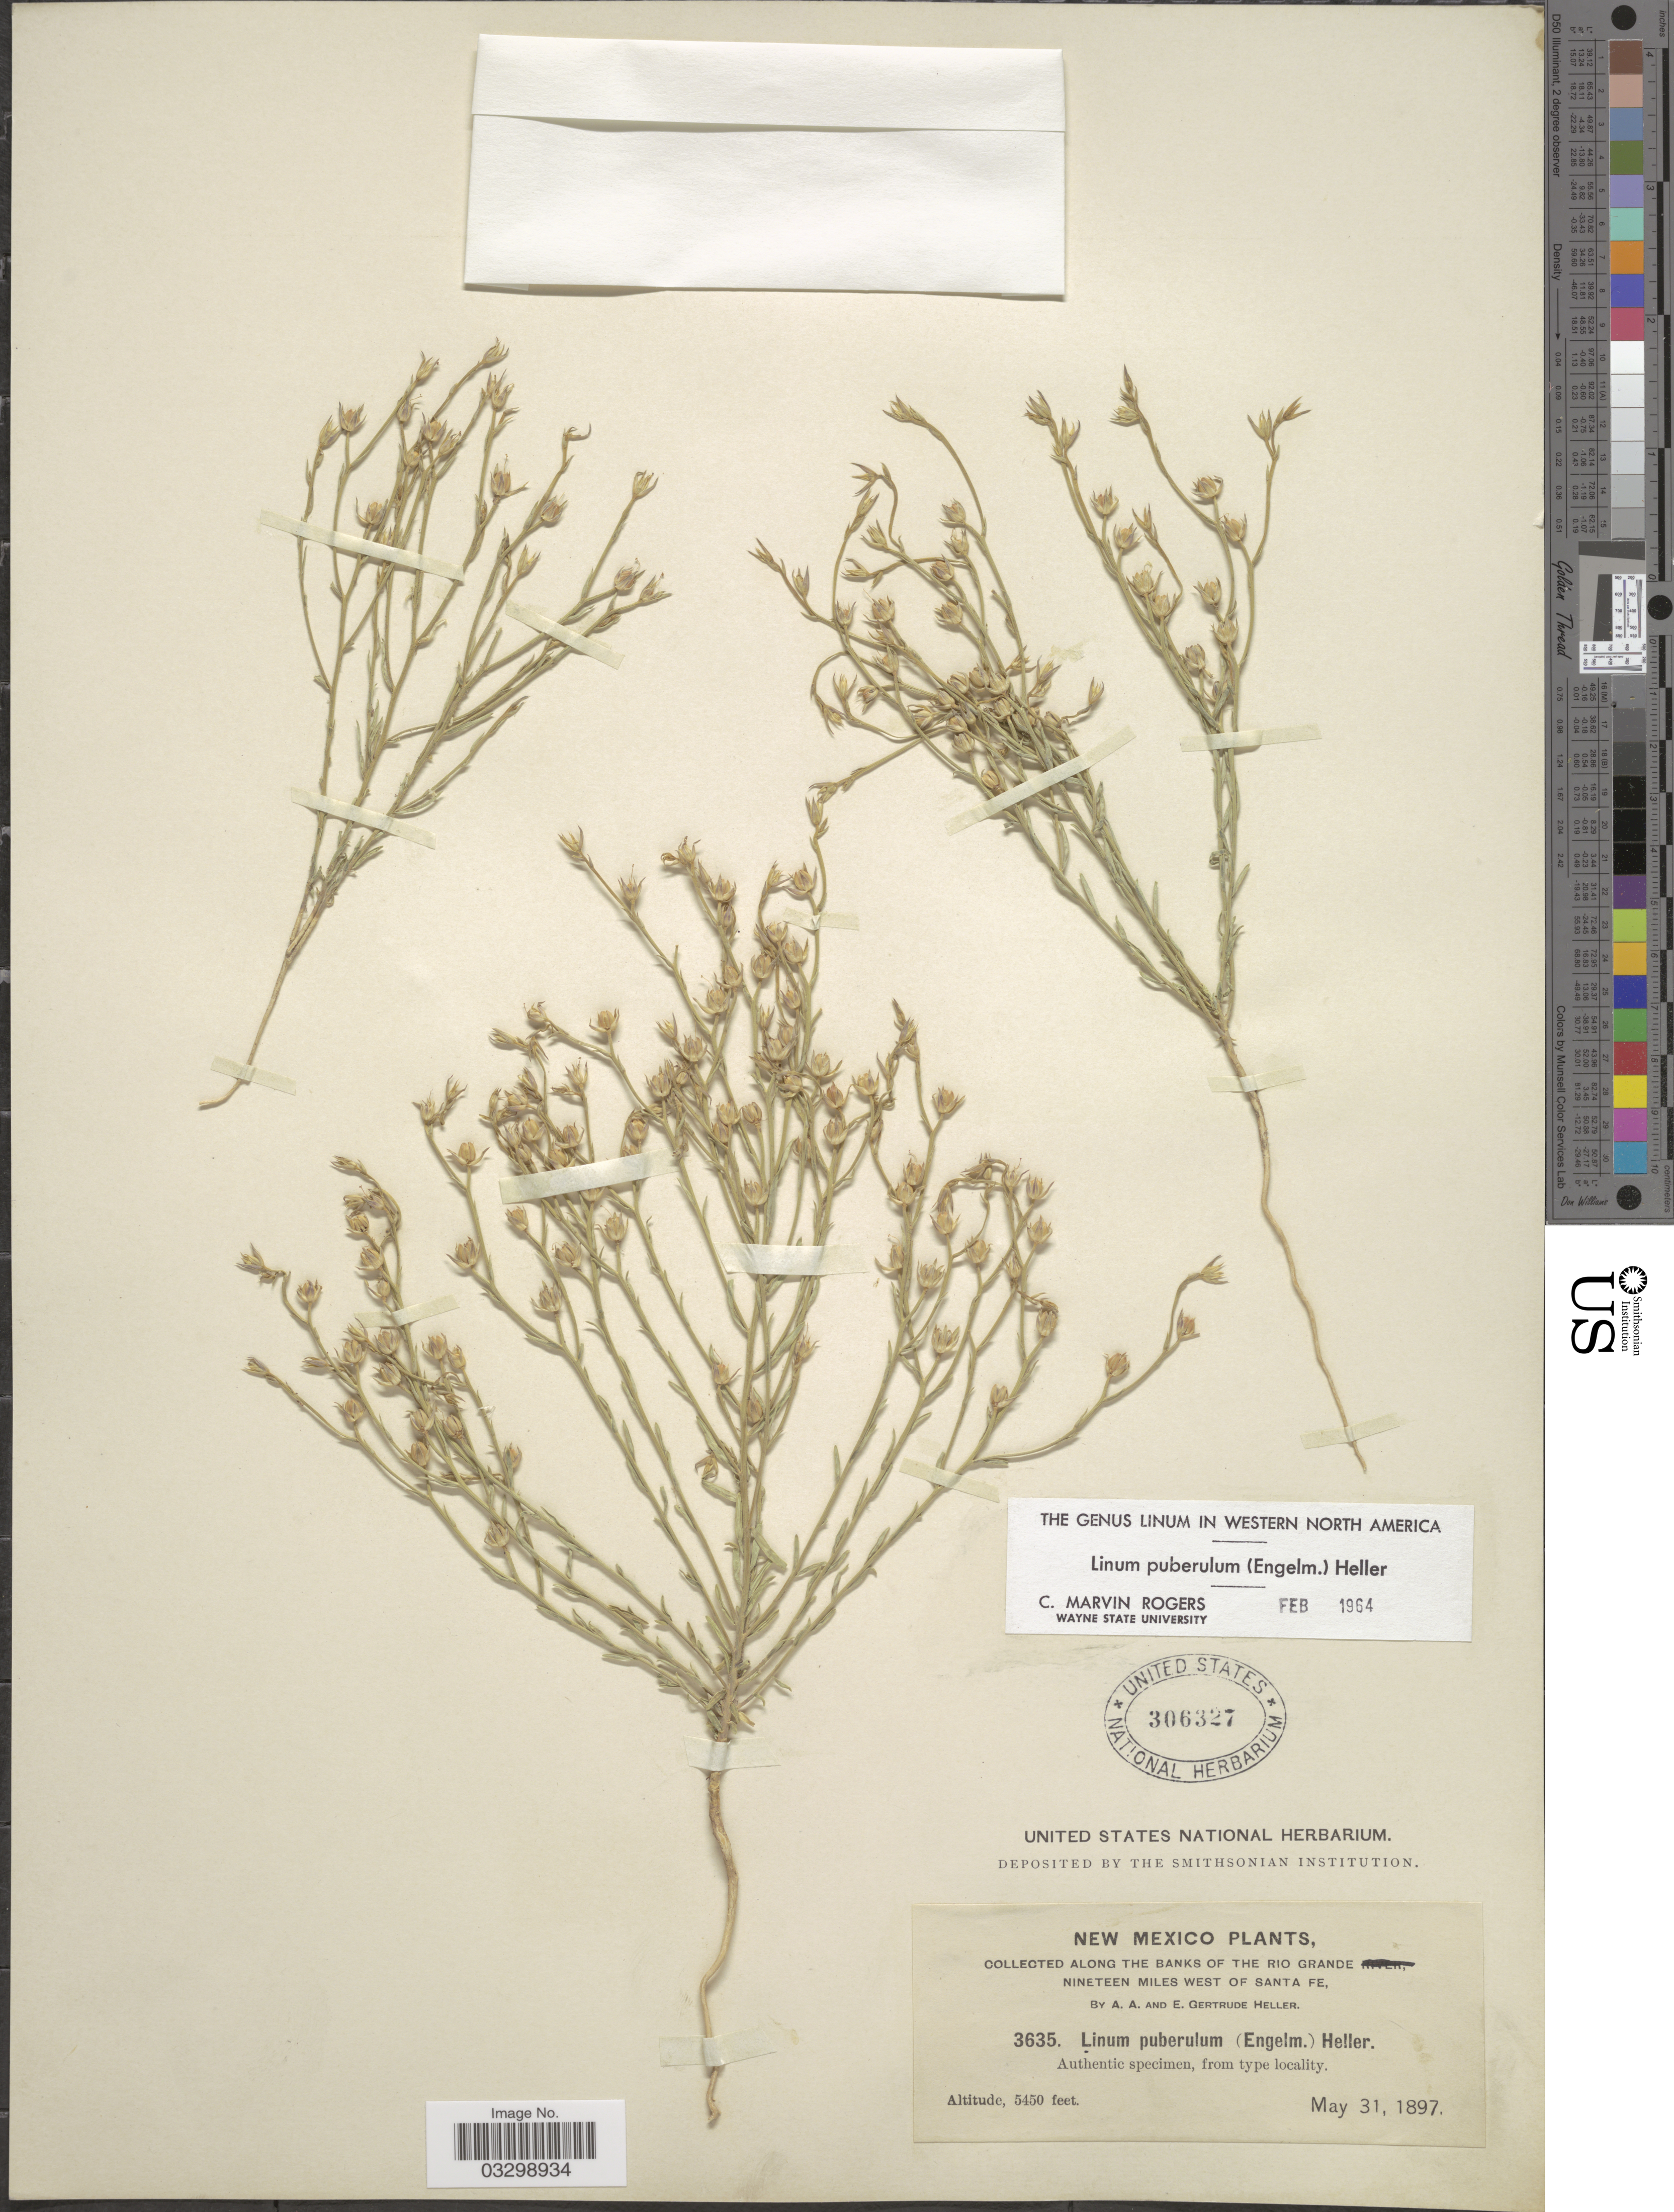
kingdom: Plantae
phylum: Tracheophyta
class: Magnoliopsida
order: Malpighiales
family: Linaceae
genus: Linum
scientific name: Linum puberulum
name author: (Engelm.) A. Heller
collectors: A. A. Heller & E. Gertrude Heller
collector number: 3635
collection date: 1897-05-31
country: United States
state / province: New Mexico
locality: Along the banks of The Rio Grande, Nineteen Miles West of Santa Fe.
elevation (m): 1661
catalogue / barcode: US 306327